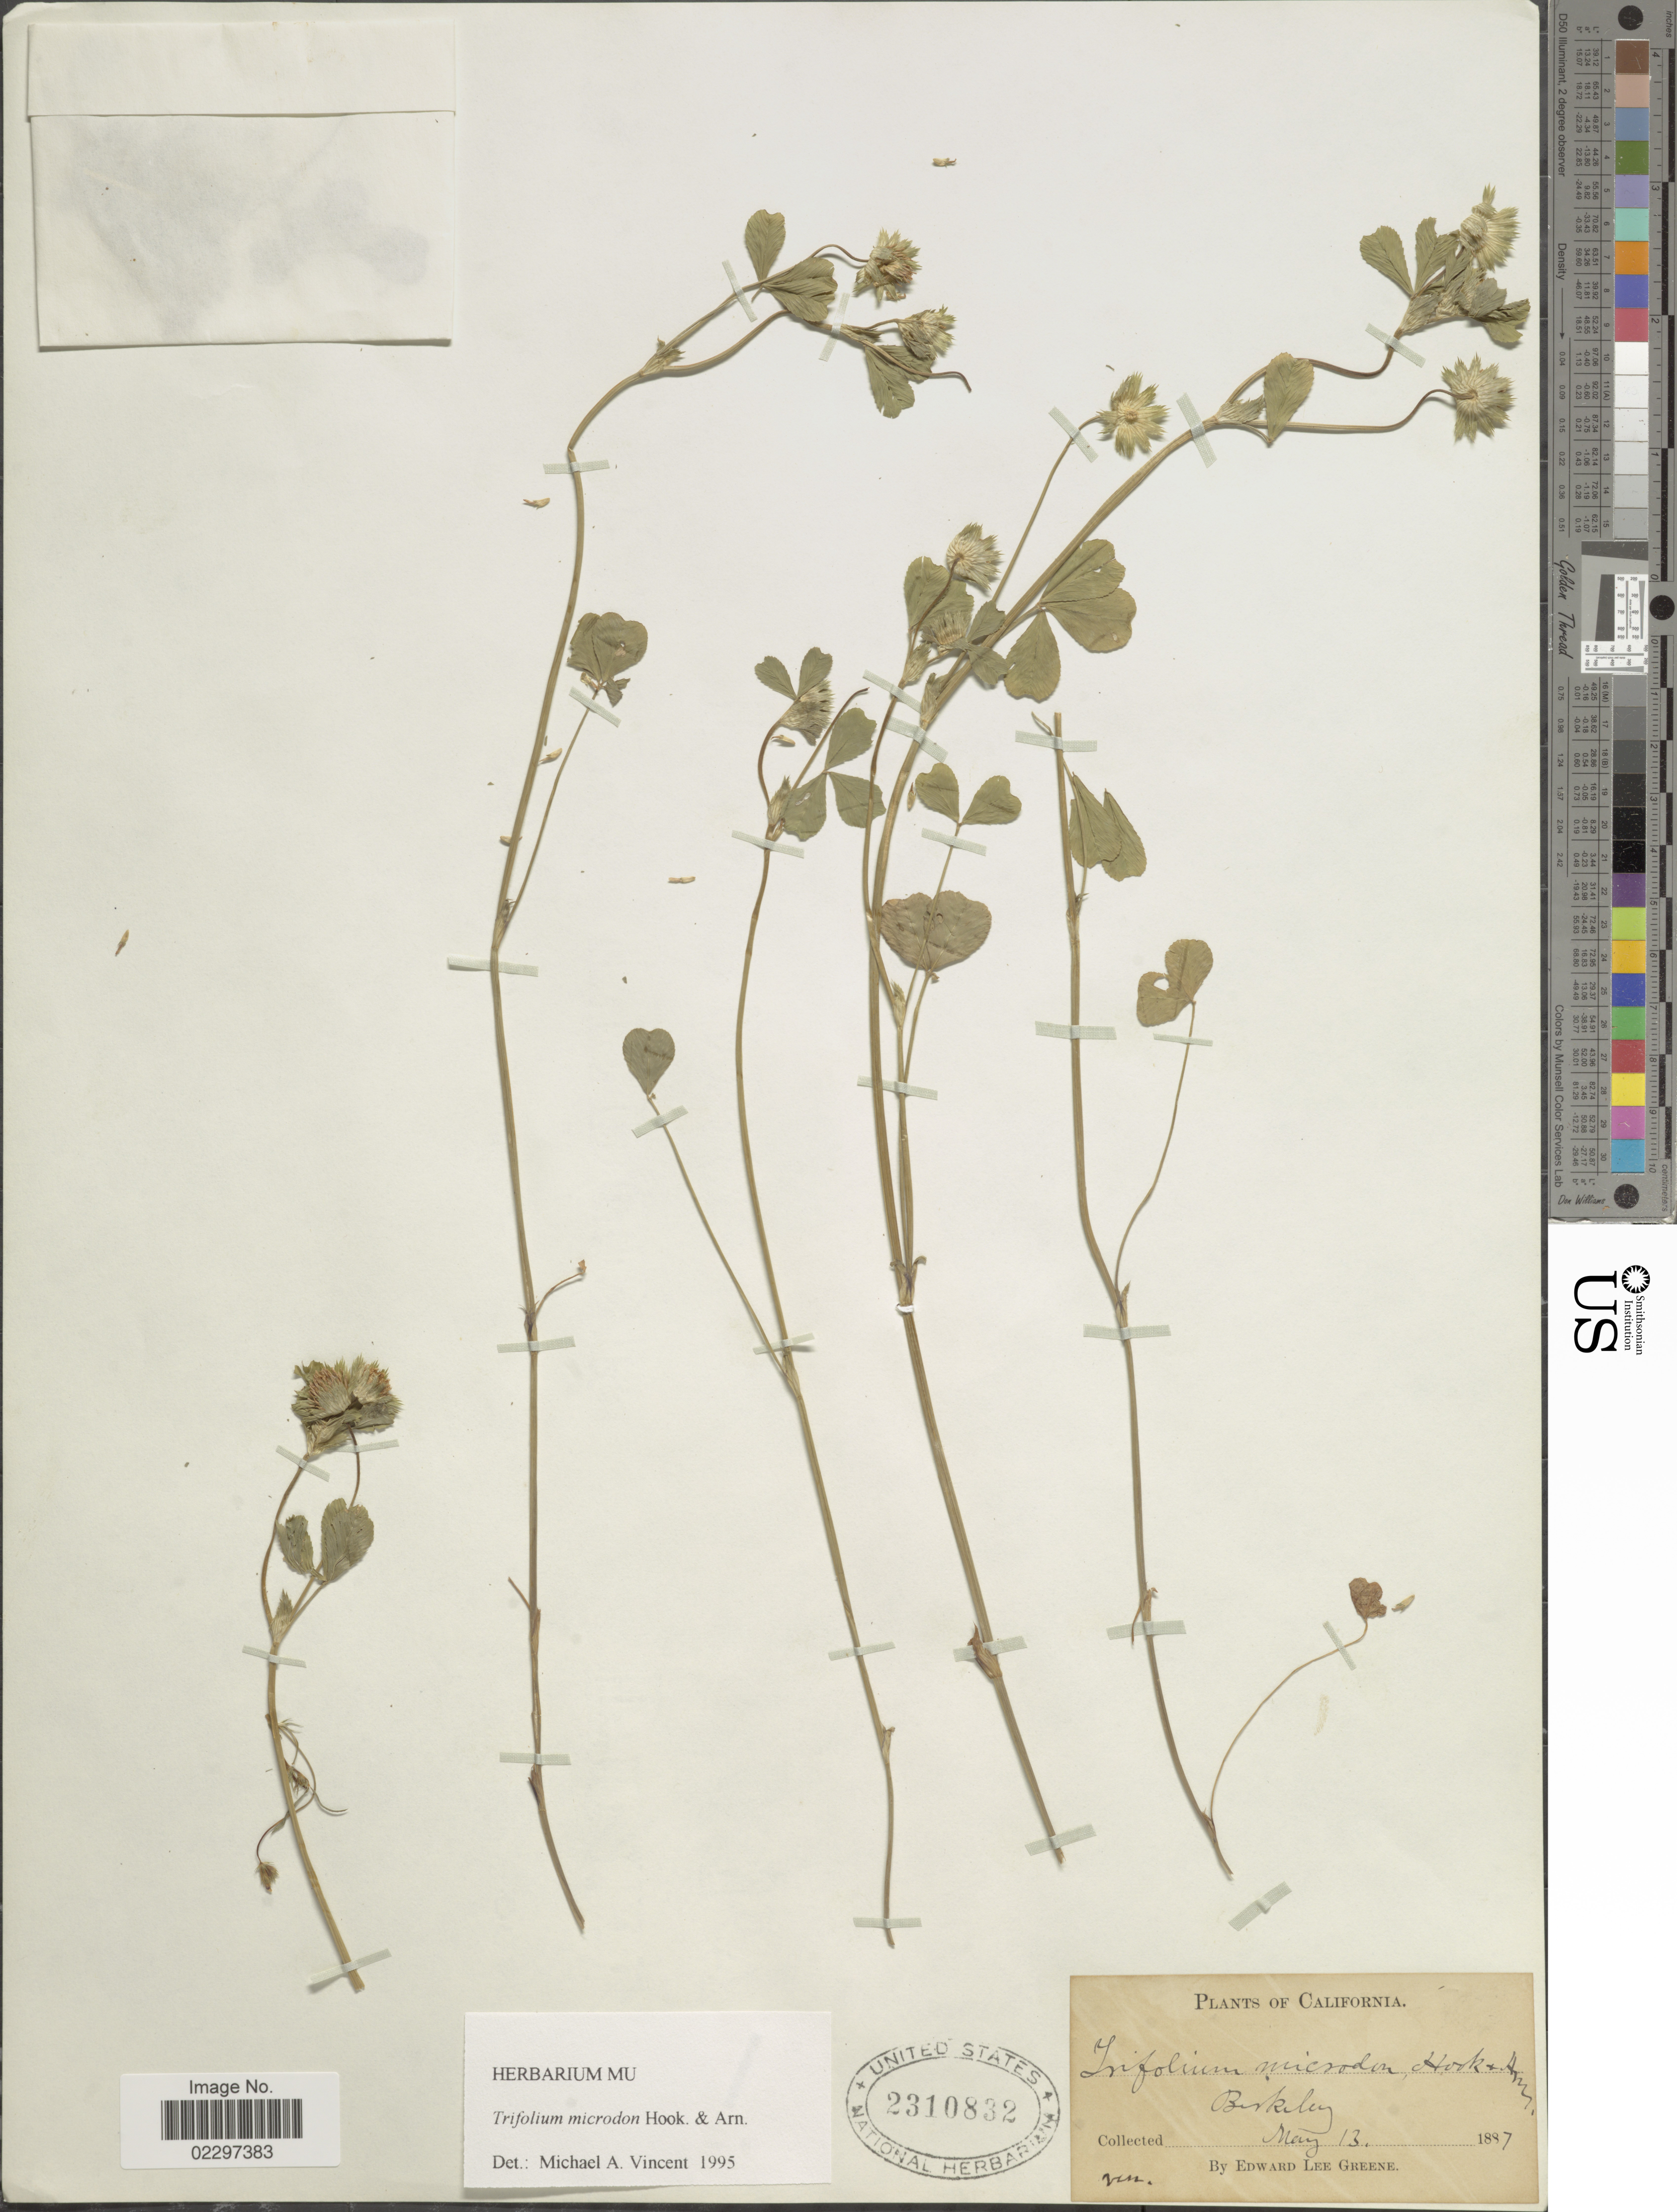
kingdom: Plantae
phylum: Tracheophyta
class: Magnoliopsida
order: Fabales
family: Fabaceae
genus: Trifolium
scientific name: Trifolium microdon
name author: Hook. & Arn.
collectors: E. L. Greene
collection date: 1887-05-13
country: United States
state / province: California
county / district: Alameda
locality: Berkeley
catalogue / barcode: US 2310832